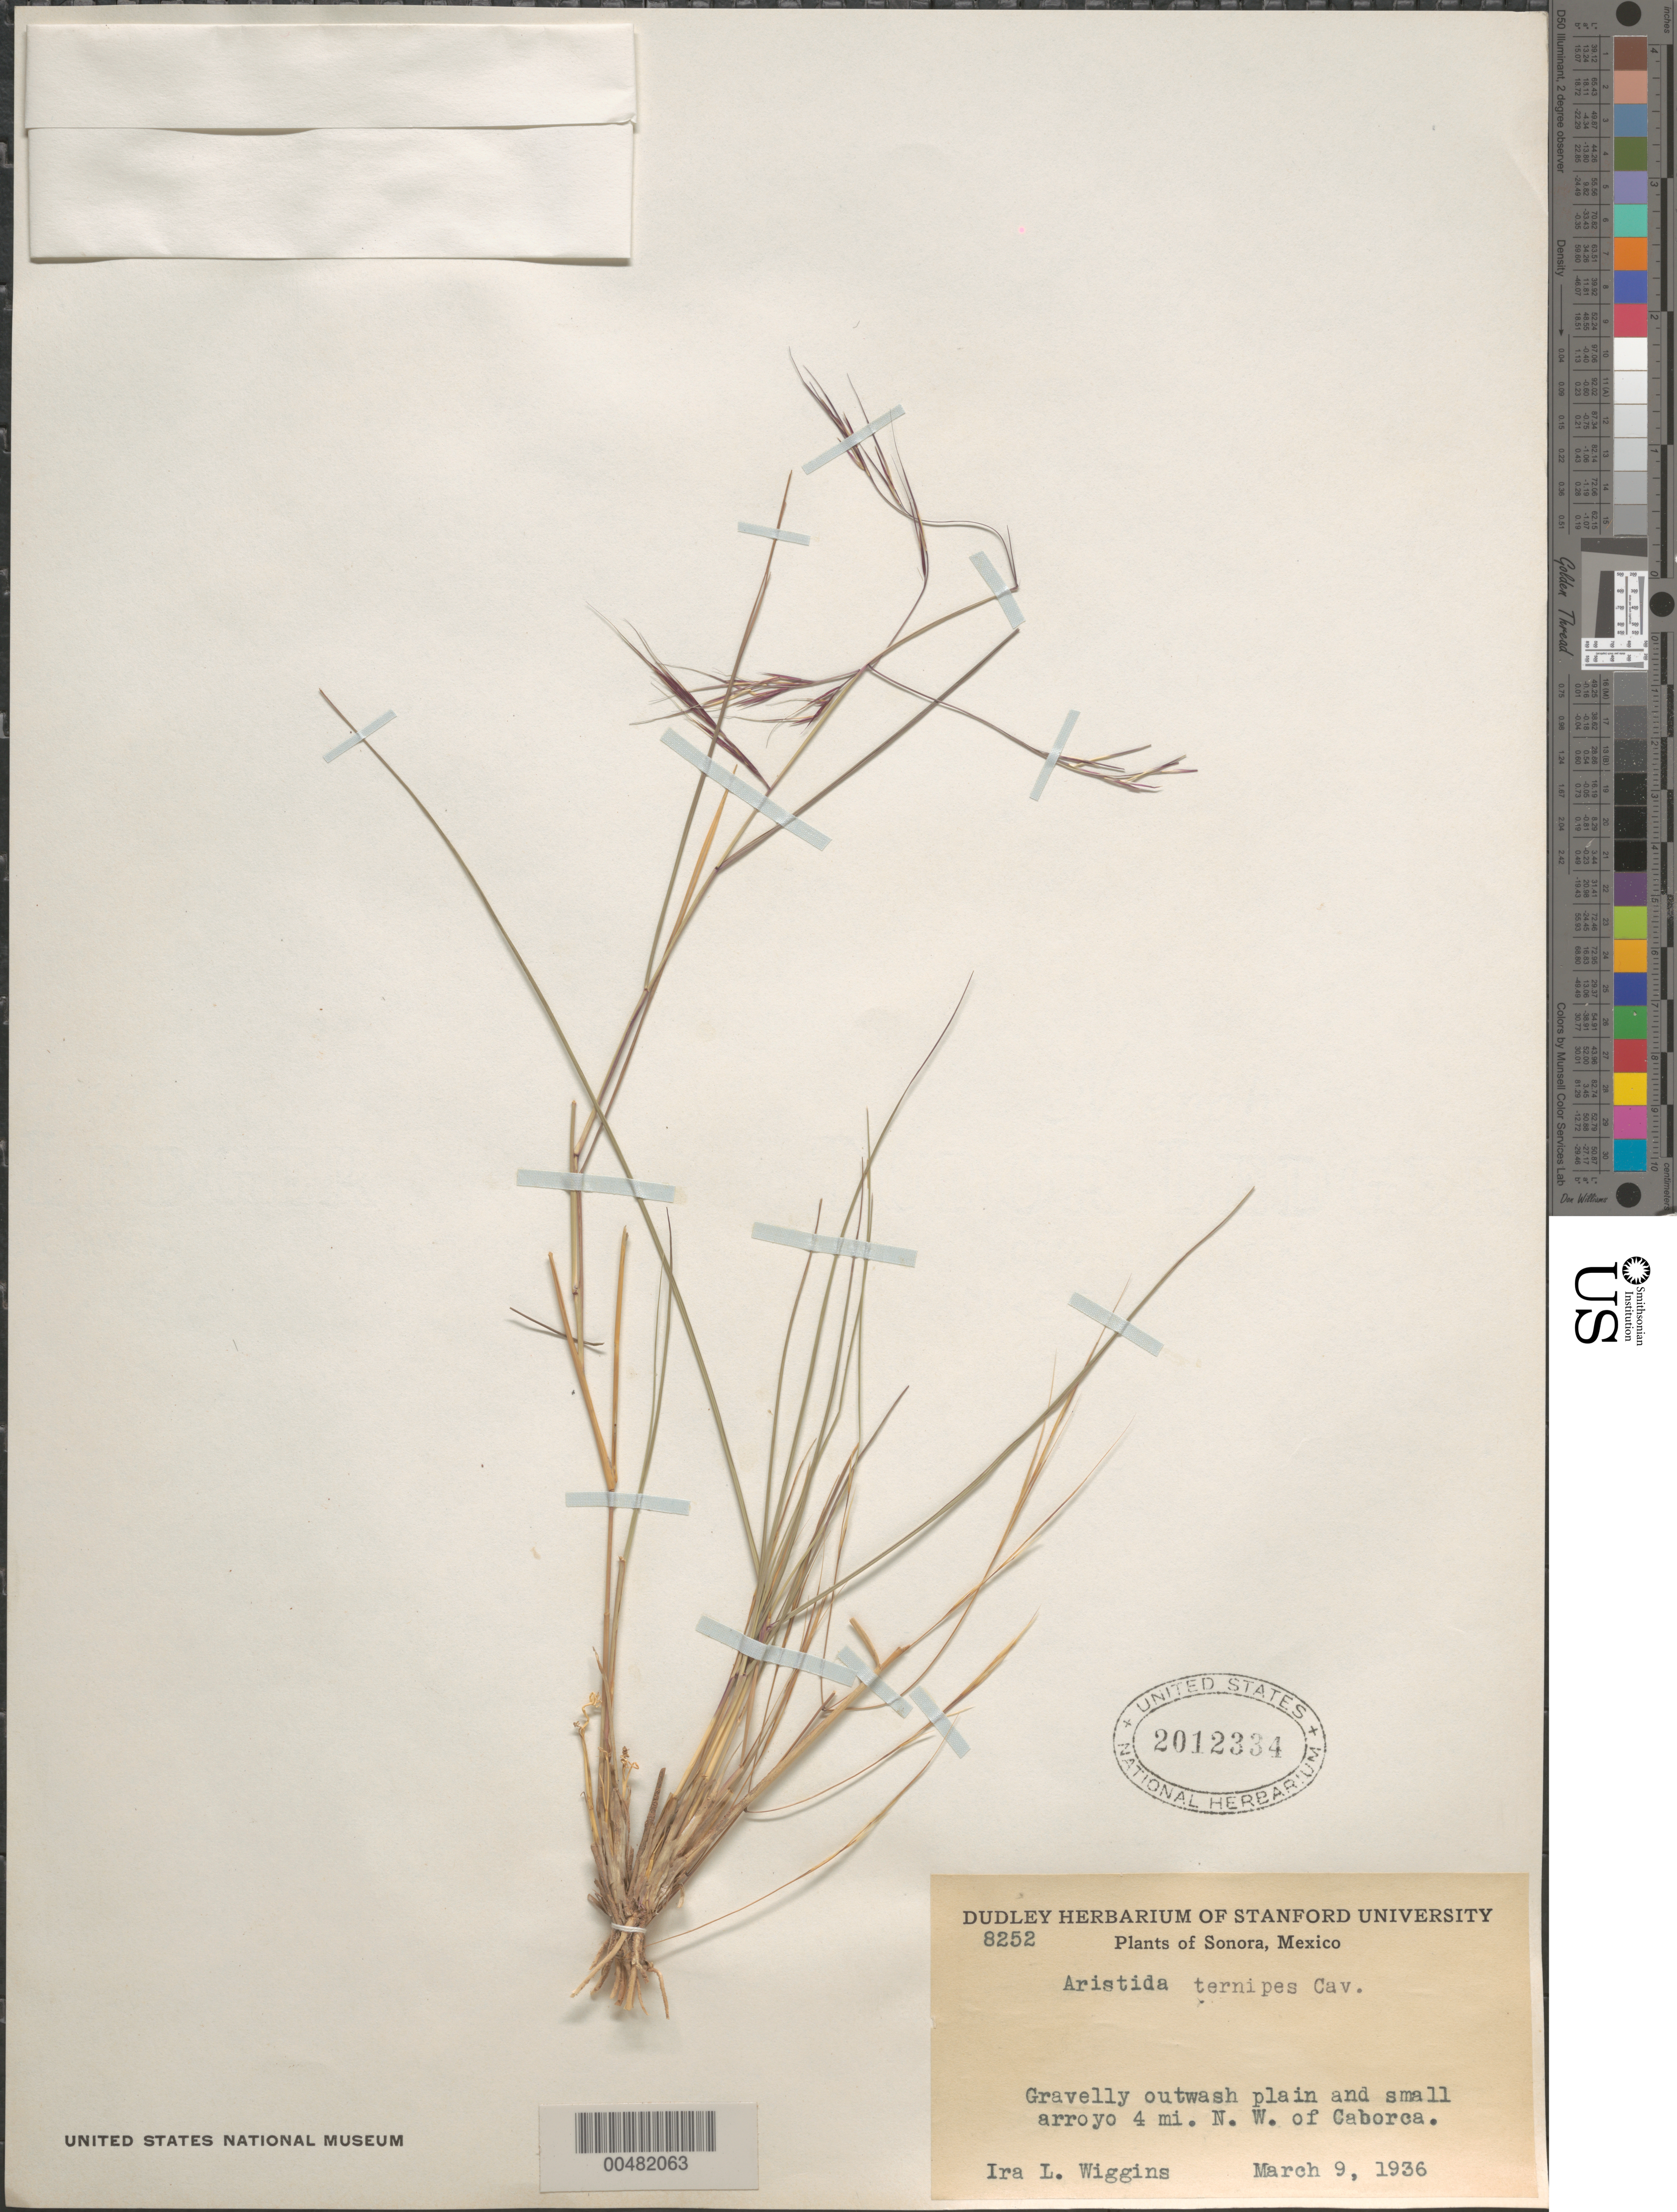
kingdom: Plantae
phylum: Tracheophyta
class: Liliopsida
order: Poales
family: Poaceae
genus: Aristida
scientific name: Aristida ternipes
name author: Cav.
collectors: I. L. Wiggins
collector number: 8252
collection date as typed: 9 Mar 1936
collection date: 1936-03-09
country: Mexico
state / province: Sonora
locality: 4 mi NW of Caborca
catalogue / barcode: US 2012334